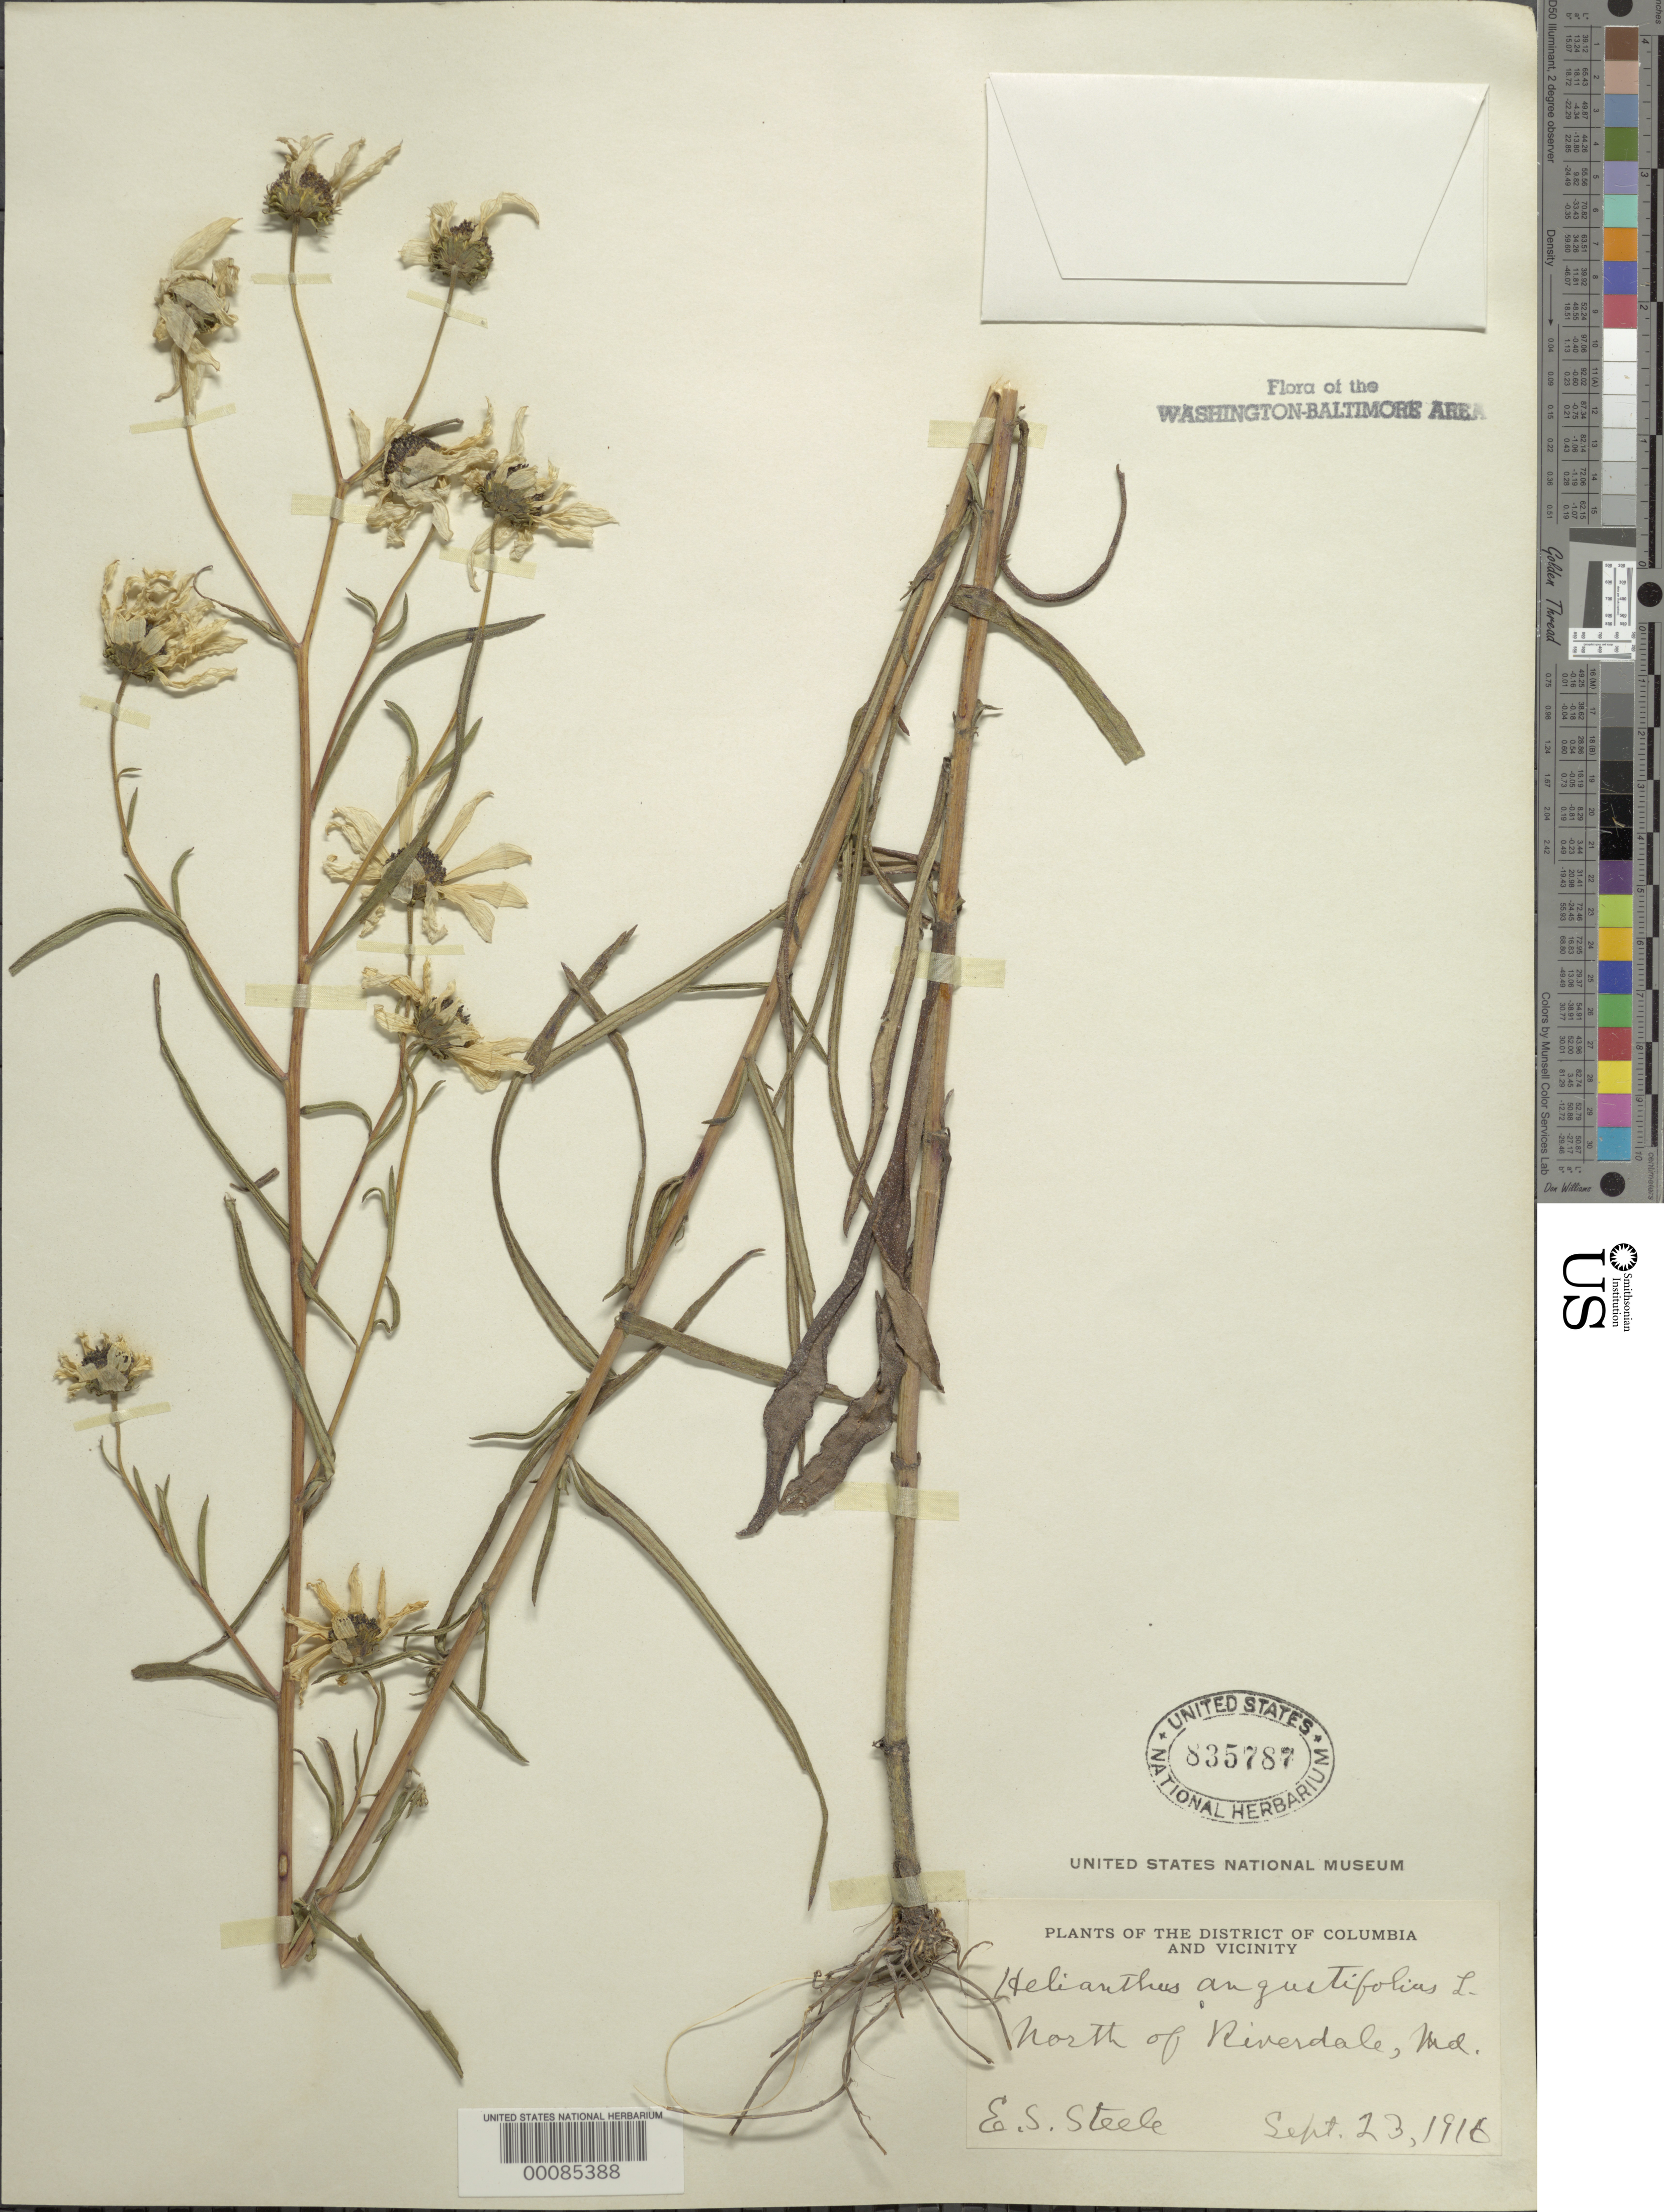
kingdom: Plantae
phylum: Tracheophyta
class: Magnoliopsida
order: Asterales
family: Asteraceae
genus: Helianthus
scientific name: Helianthus angustifolius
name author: L.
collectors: E. Steele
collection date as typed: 23 Sep 1916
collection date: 1916-09-23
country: United States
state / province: Maryland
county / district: Prince George's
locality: North of Riverdale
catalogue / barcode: US 835787